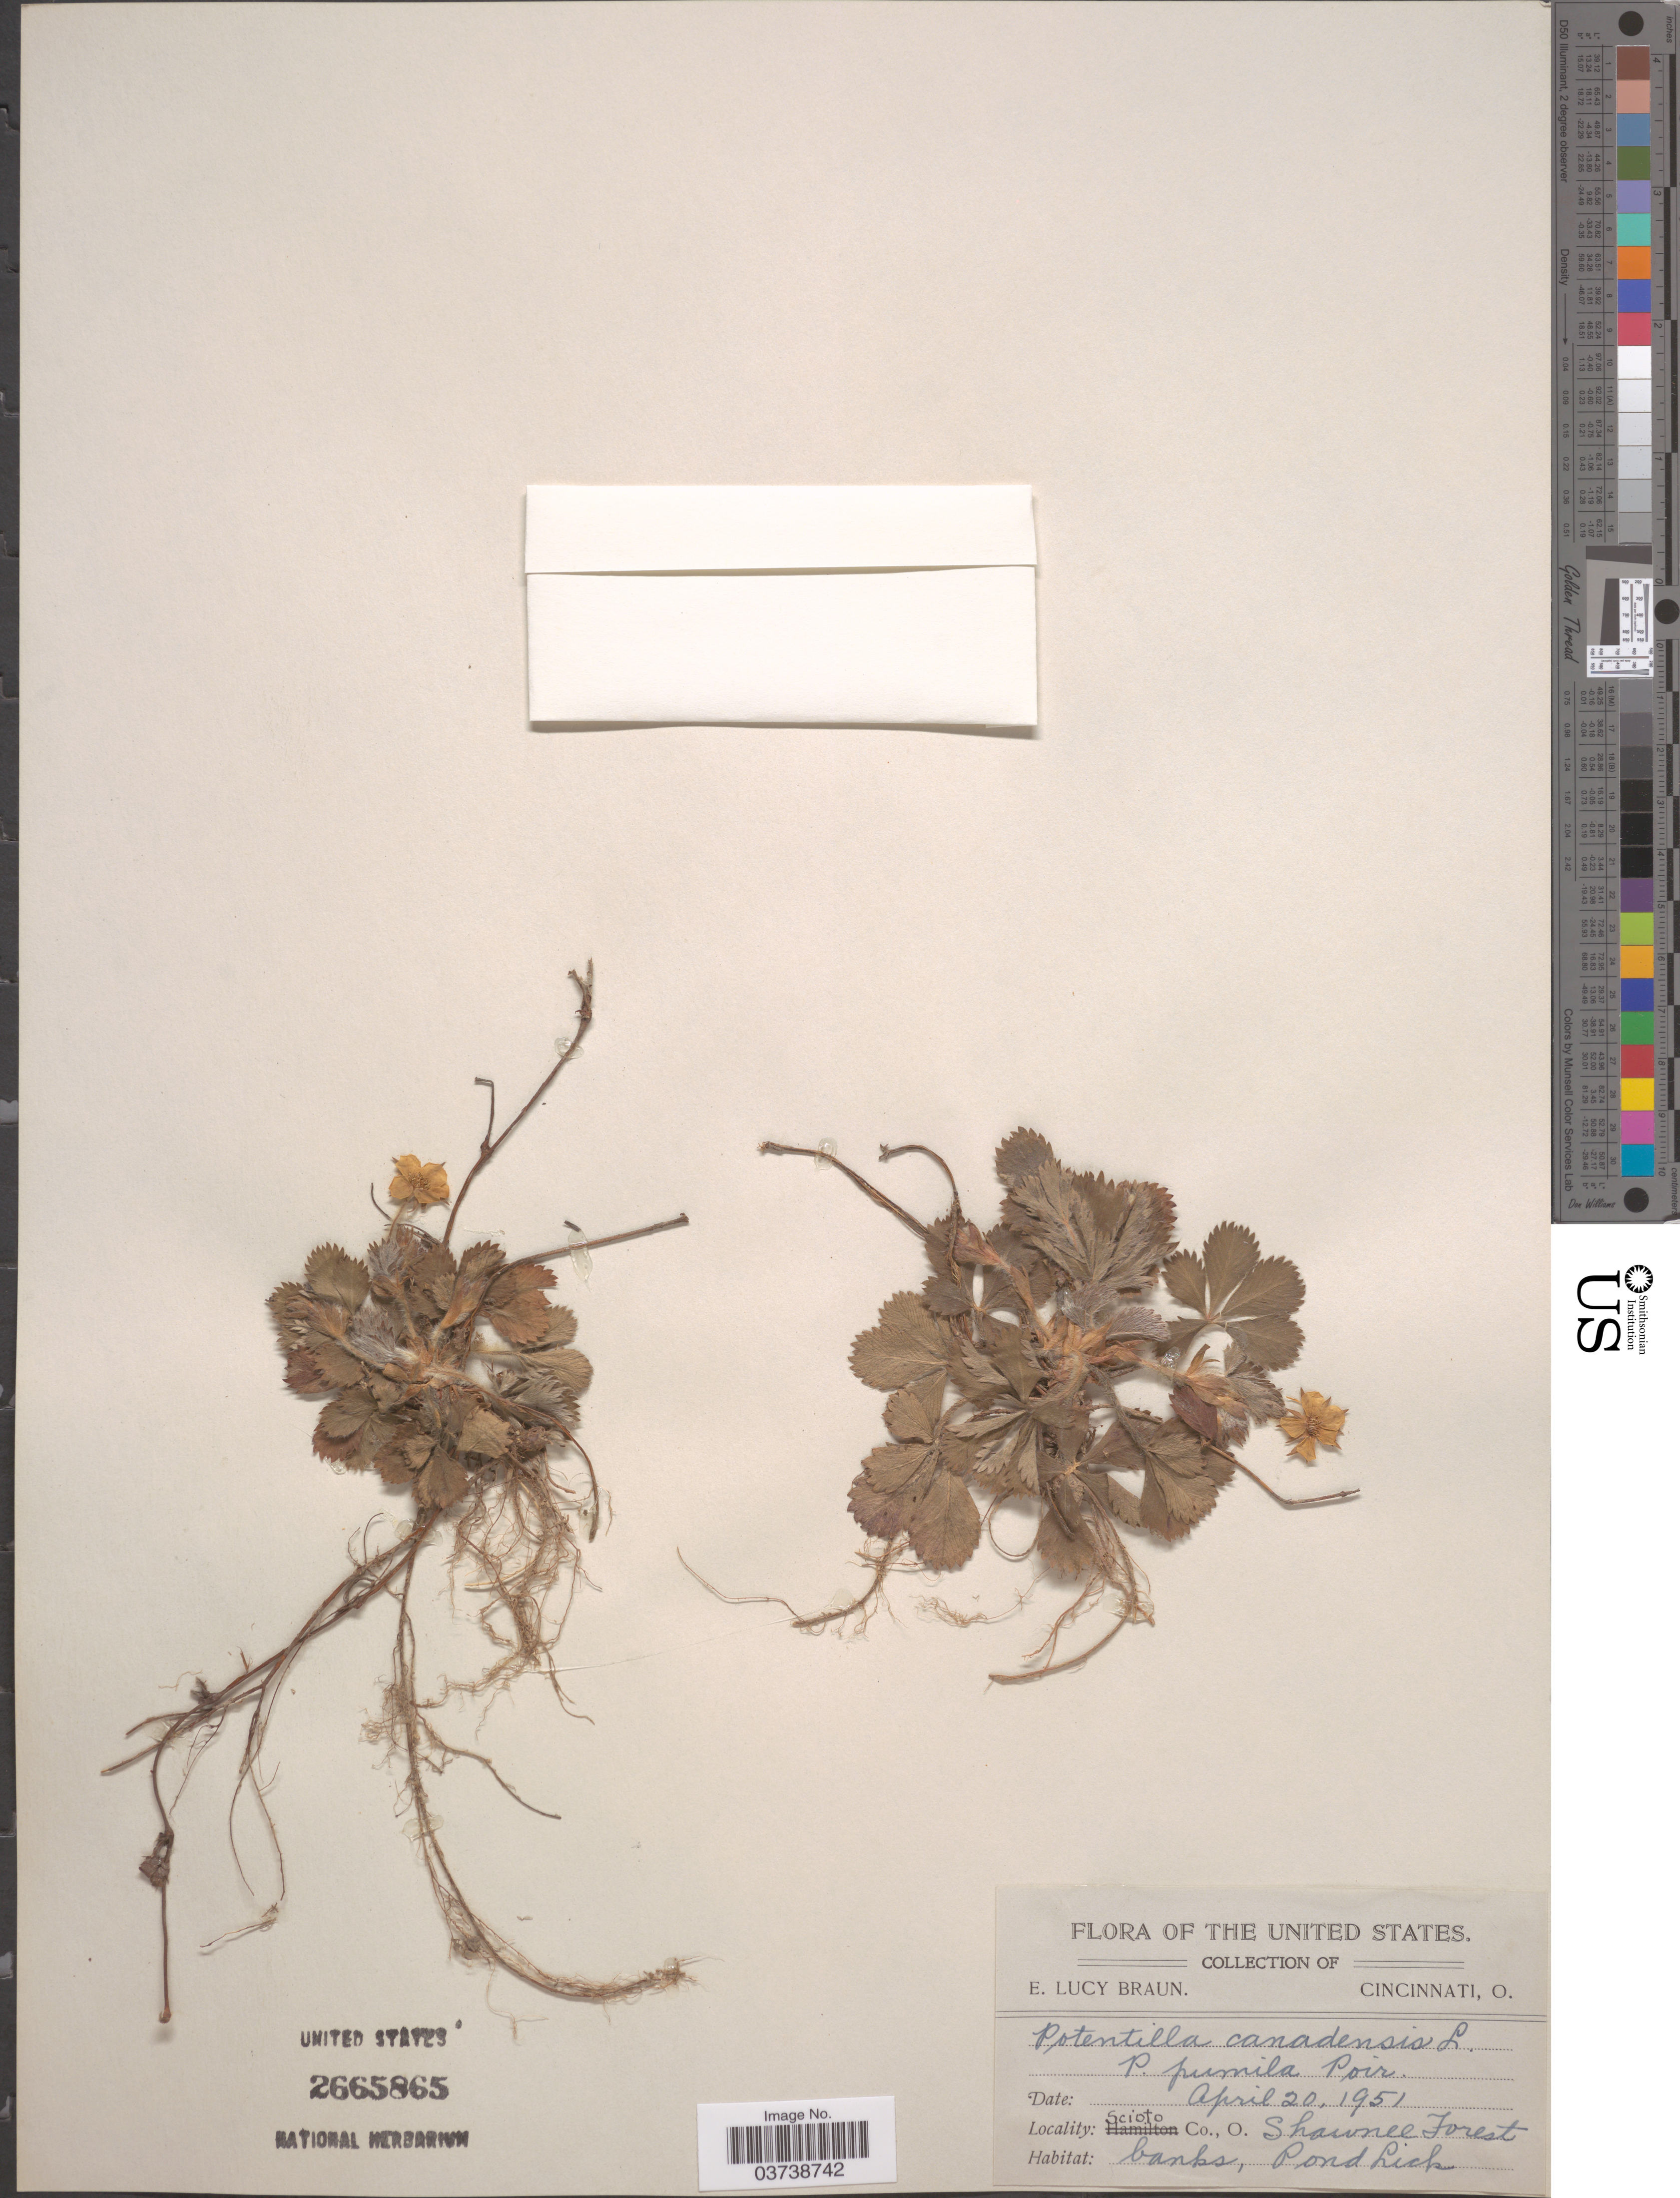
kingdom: Plantae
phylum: Tracheophyta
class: Magnoliopsida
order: Rosales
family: Rosaceae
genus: Potentilla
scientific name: Potentilla canadensis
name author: L.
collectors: E. L. Braun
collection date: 1951-04-20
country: United States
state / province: Ohio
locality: Scioto Co. Shawnee Forest. Pond Lick.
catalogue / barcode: US 2665865